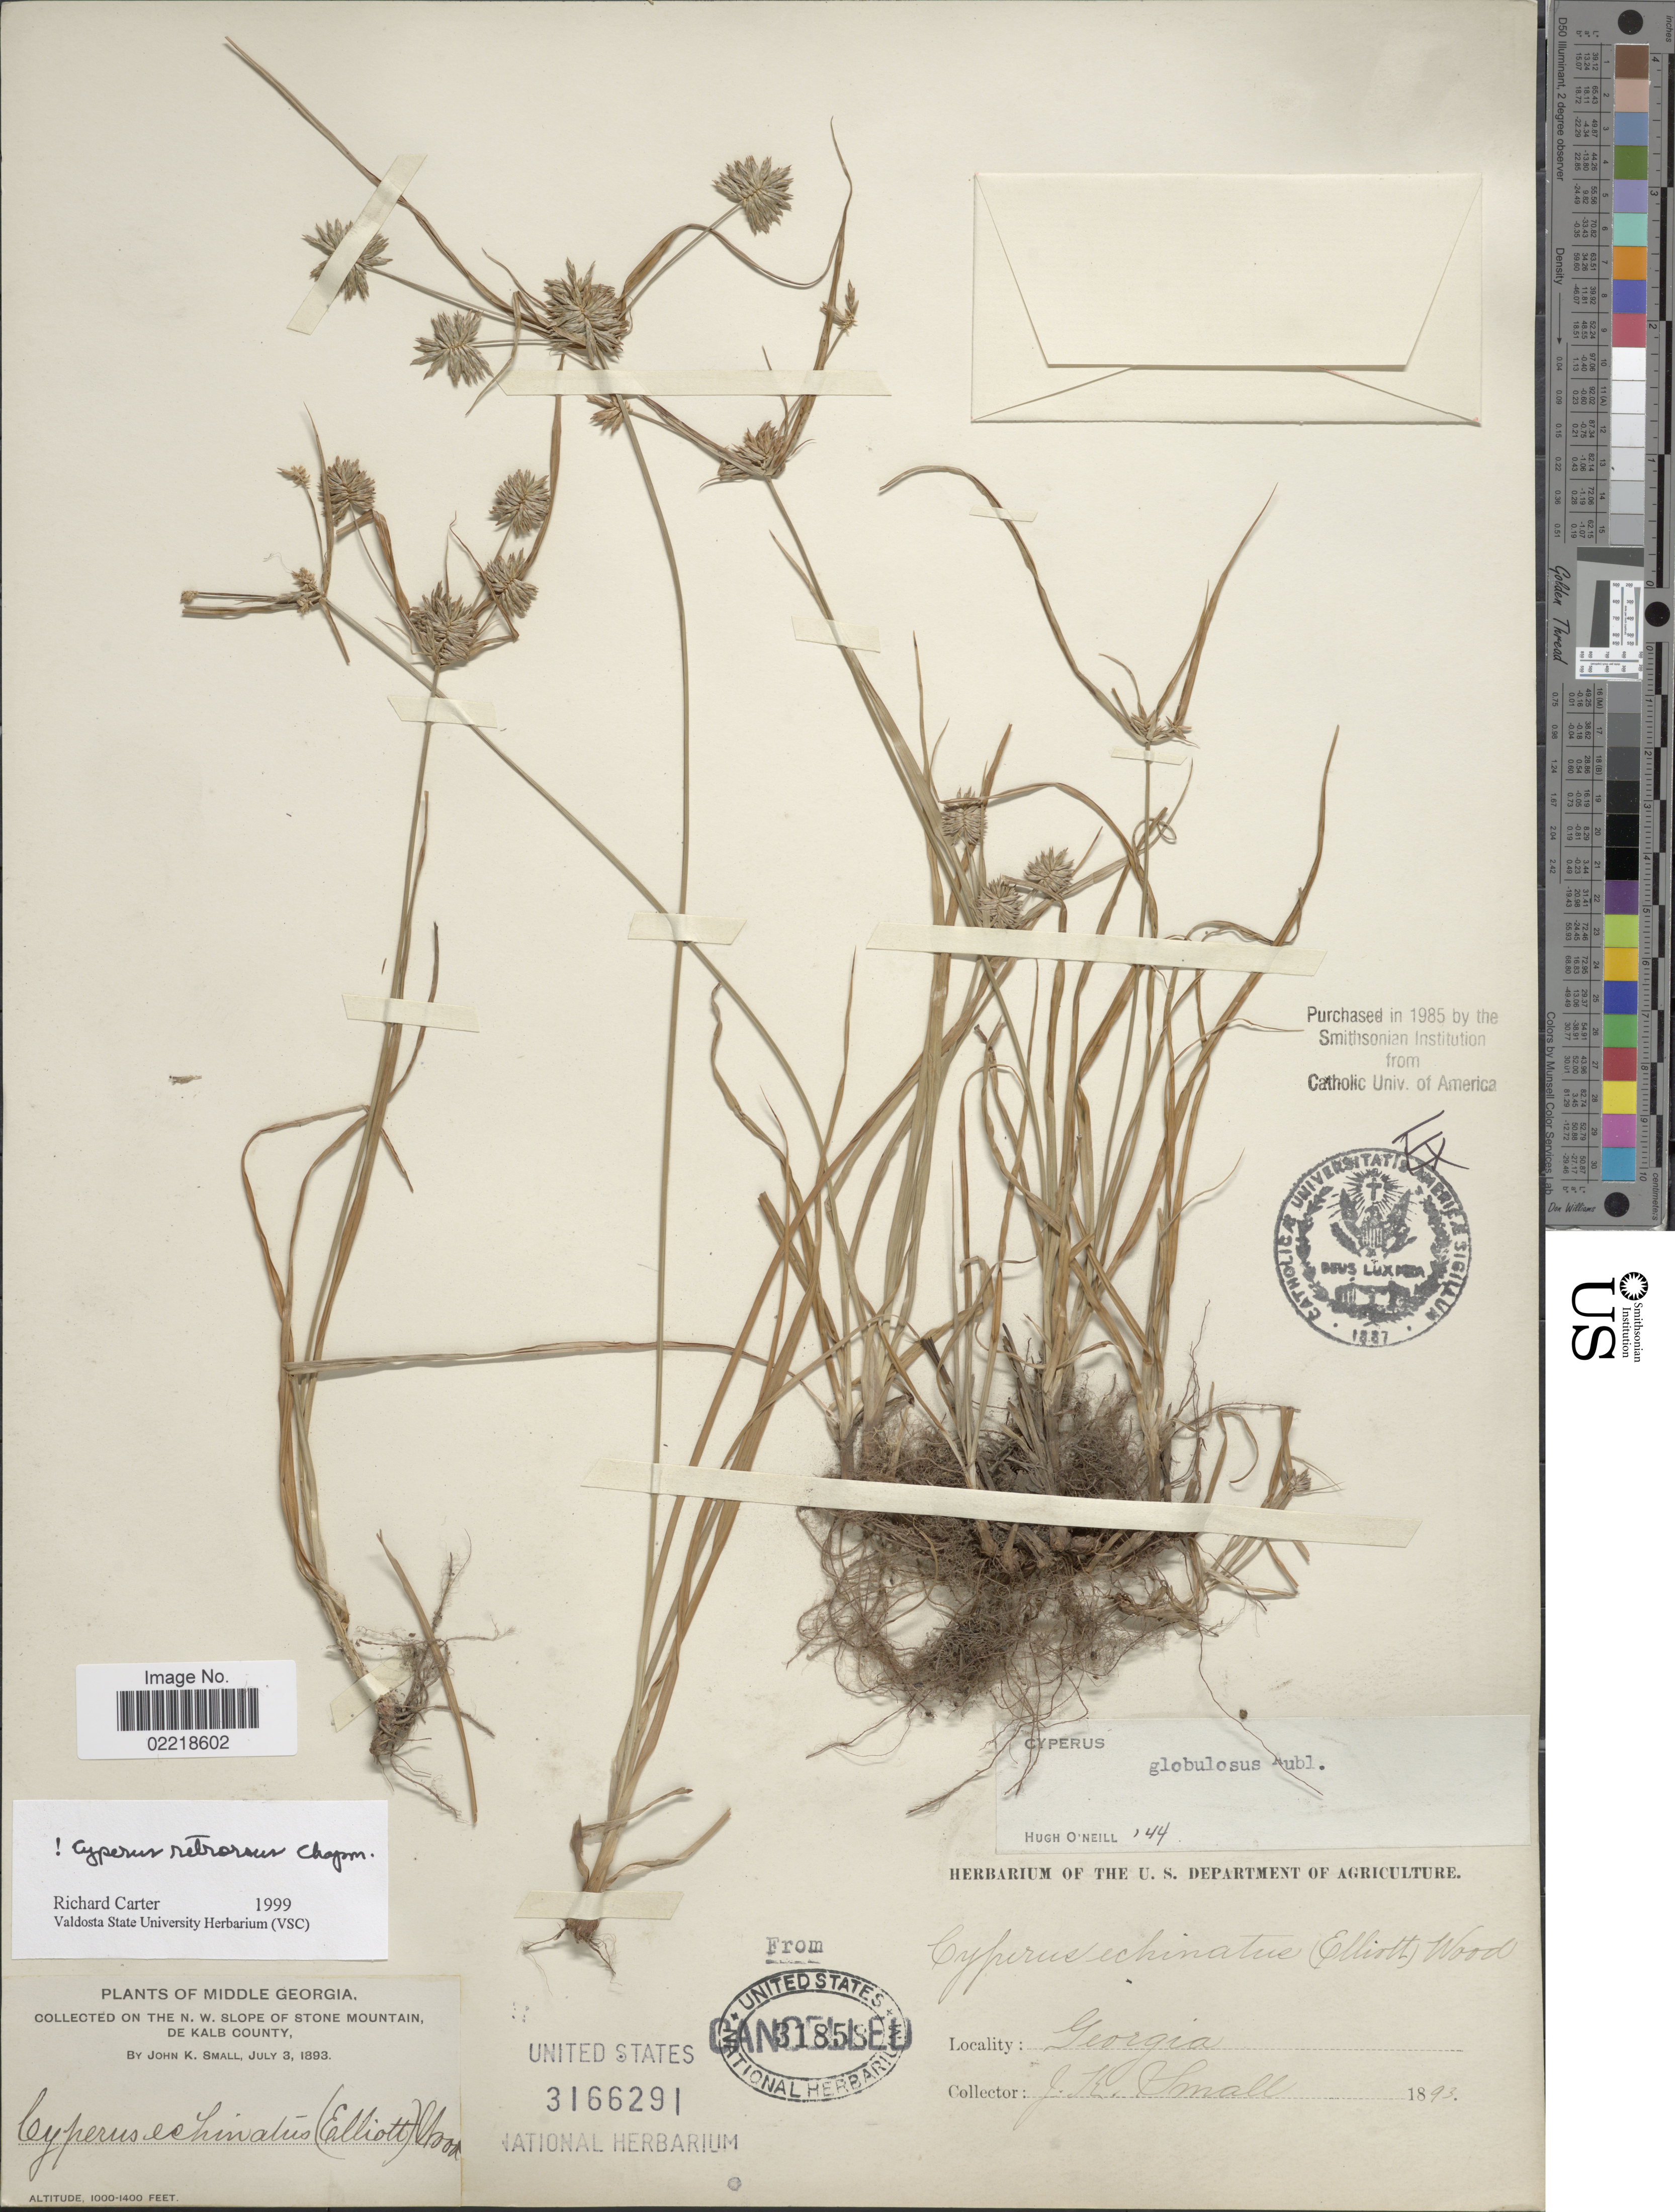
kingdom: Plantae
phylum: Tracheophyta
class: Liliopsida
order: Poales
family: Cyperaceae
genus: Cyperus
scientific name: Cyperus retrorsus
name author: Chapm.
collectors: J. K. Small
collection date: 1893-07-03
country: United States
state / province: Georgia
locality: Middle Georgia, on the N.W. slope of Stone Mountain, De Kalb County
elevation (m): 305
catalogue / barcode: US 3166291